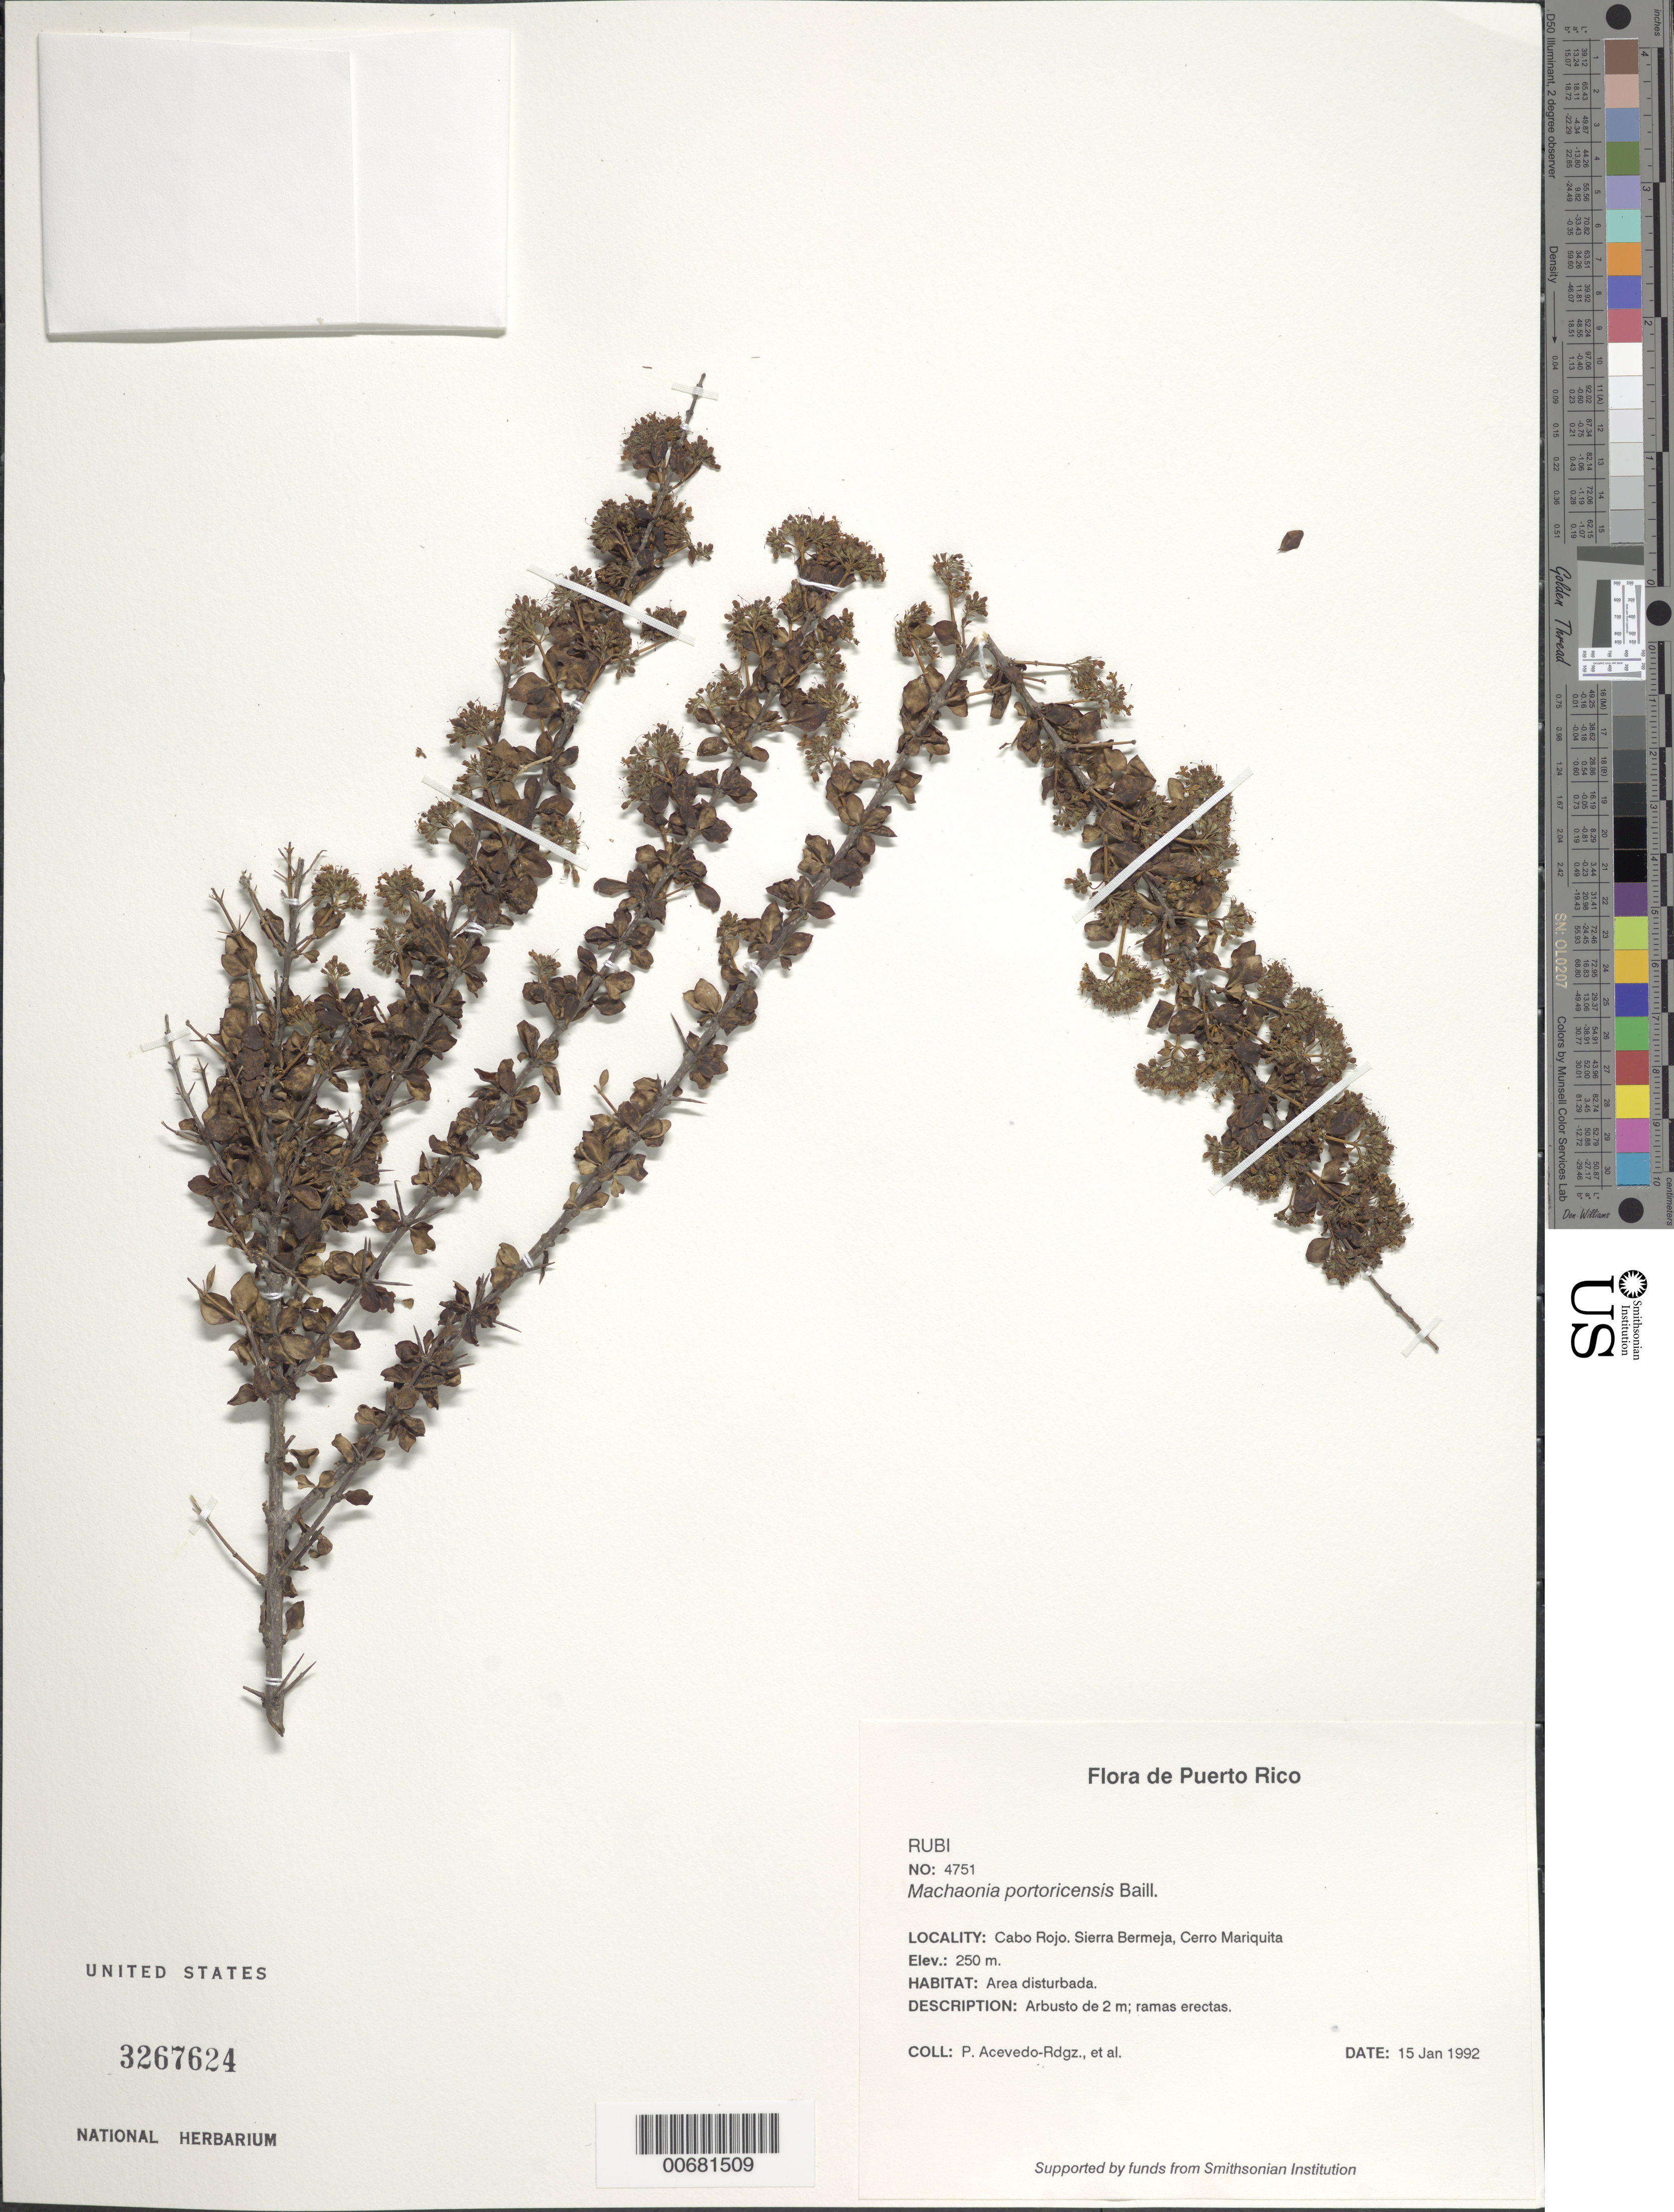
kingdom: Plantae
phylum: Tracheophyta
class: Magnoliopsida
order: Gentianales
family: Rubiaceae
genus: Machaonia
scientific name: Machaonia portoricensis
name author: Baill.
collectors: P. Acevedo-Rodr.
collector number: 4751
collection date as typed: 15 Jan 1992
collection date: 1992-01-15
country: Puerto Rico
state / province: Cabo Rojo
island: Puerto Rico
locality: Cabo Rojo; Sierra Bermeja, Cerro Mariquita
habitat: Area disturbada.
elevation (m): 250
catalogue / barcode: US 3267624